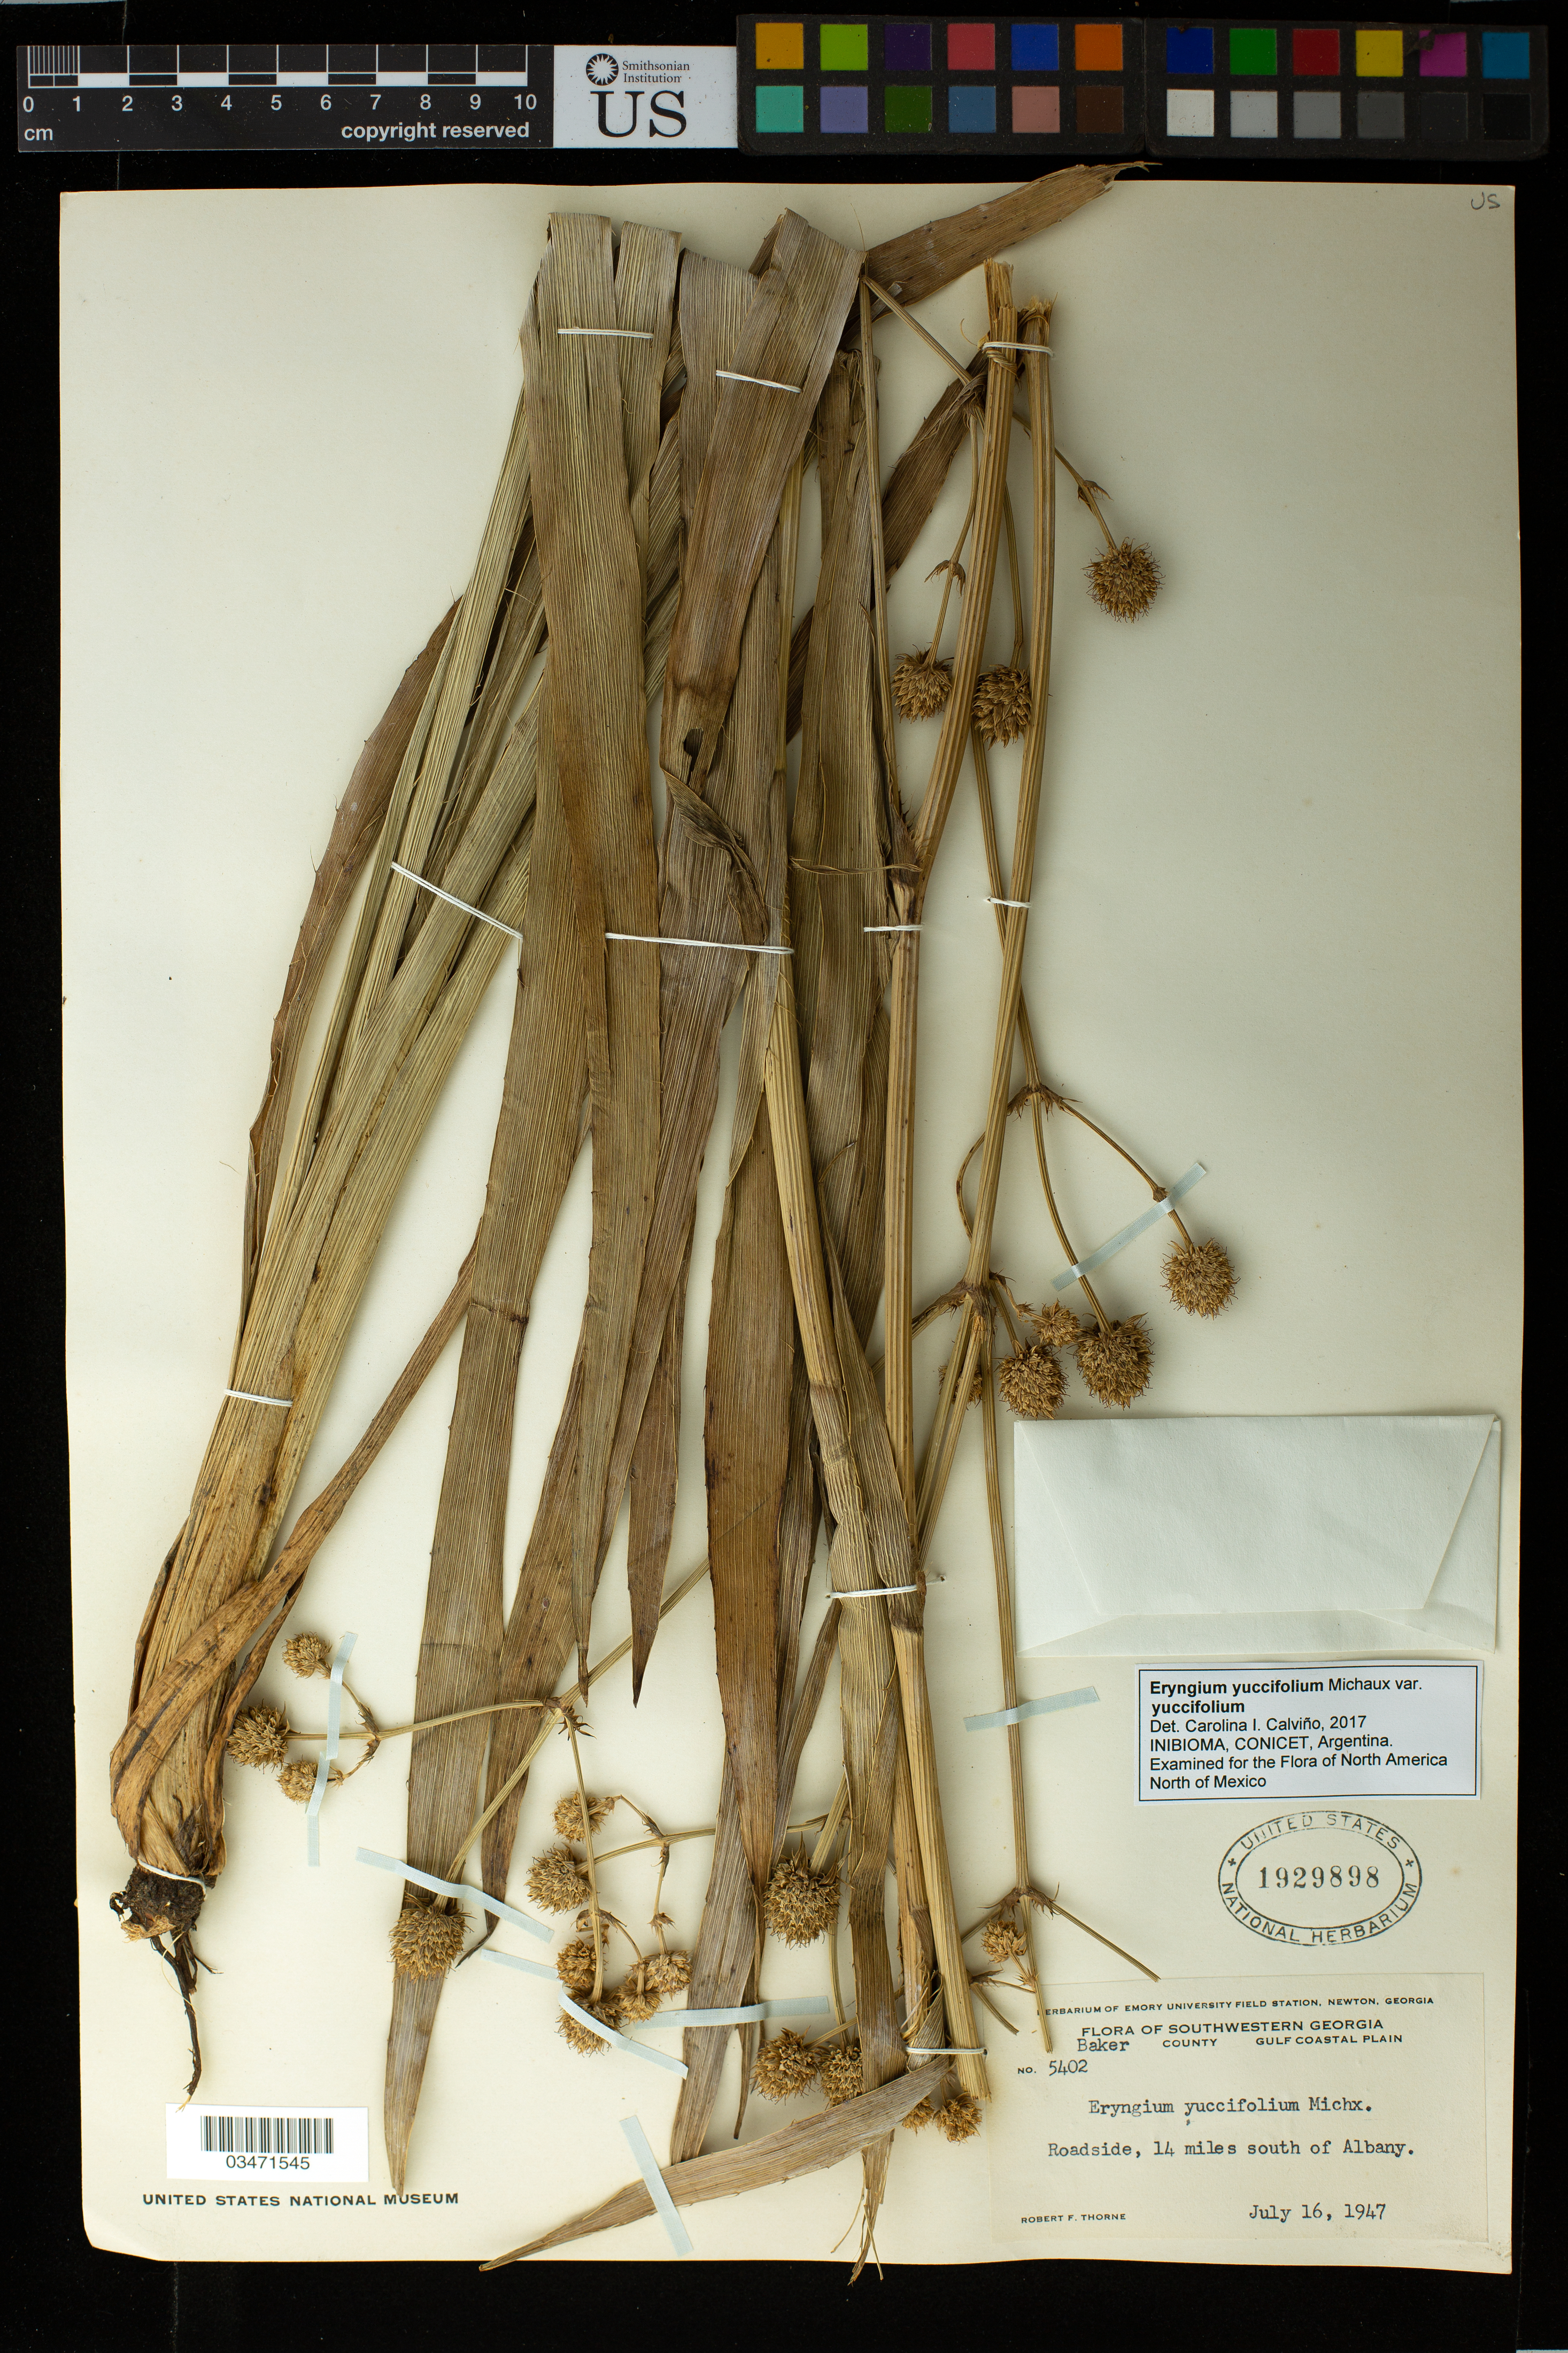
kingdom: Plantae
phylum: Tracheophyta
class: Magnoliopsida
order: Apiales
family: Apiaceae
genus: Eryngium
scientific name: Eryngium yuccifolium var. yuccifolium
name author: Michx.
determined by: Calviño, C. I.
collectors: R. F. Thorne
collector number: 5402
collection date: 1947-07-16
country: United States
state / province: Georgia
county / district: Baker County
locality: Albany, 14 miles south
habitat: Roadside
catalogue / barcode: US 1929898